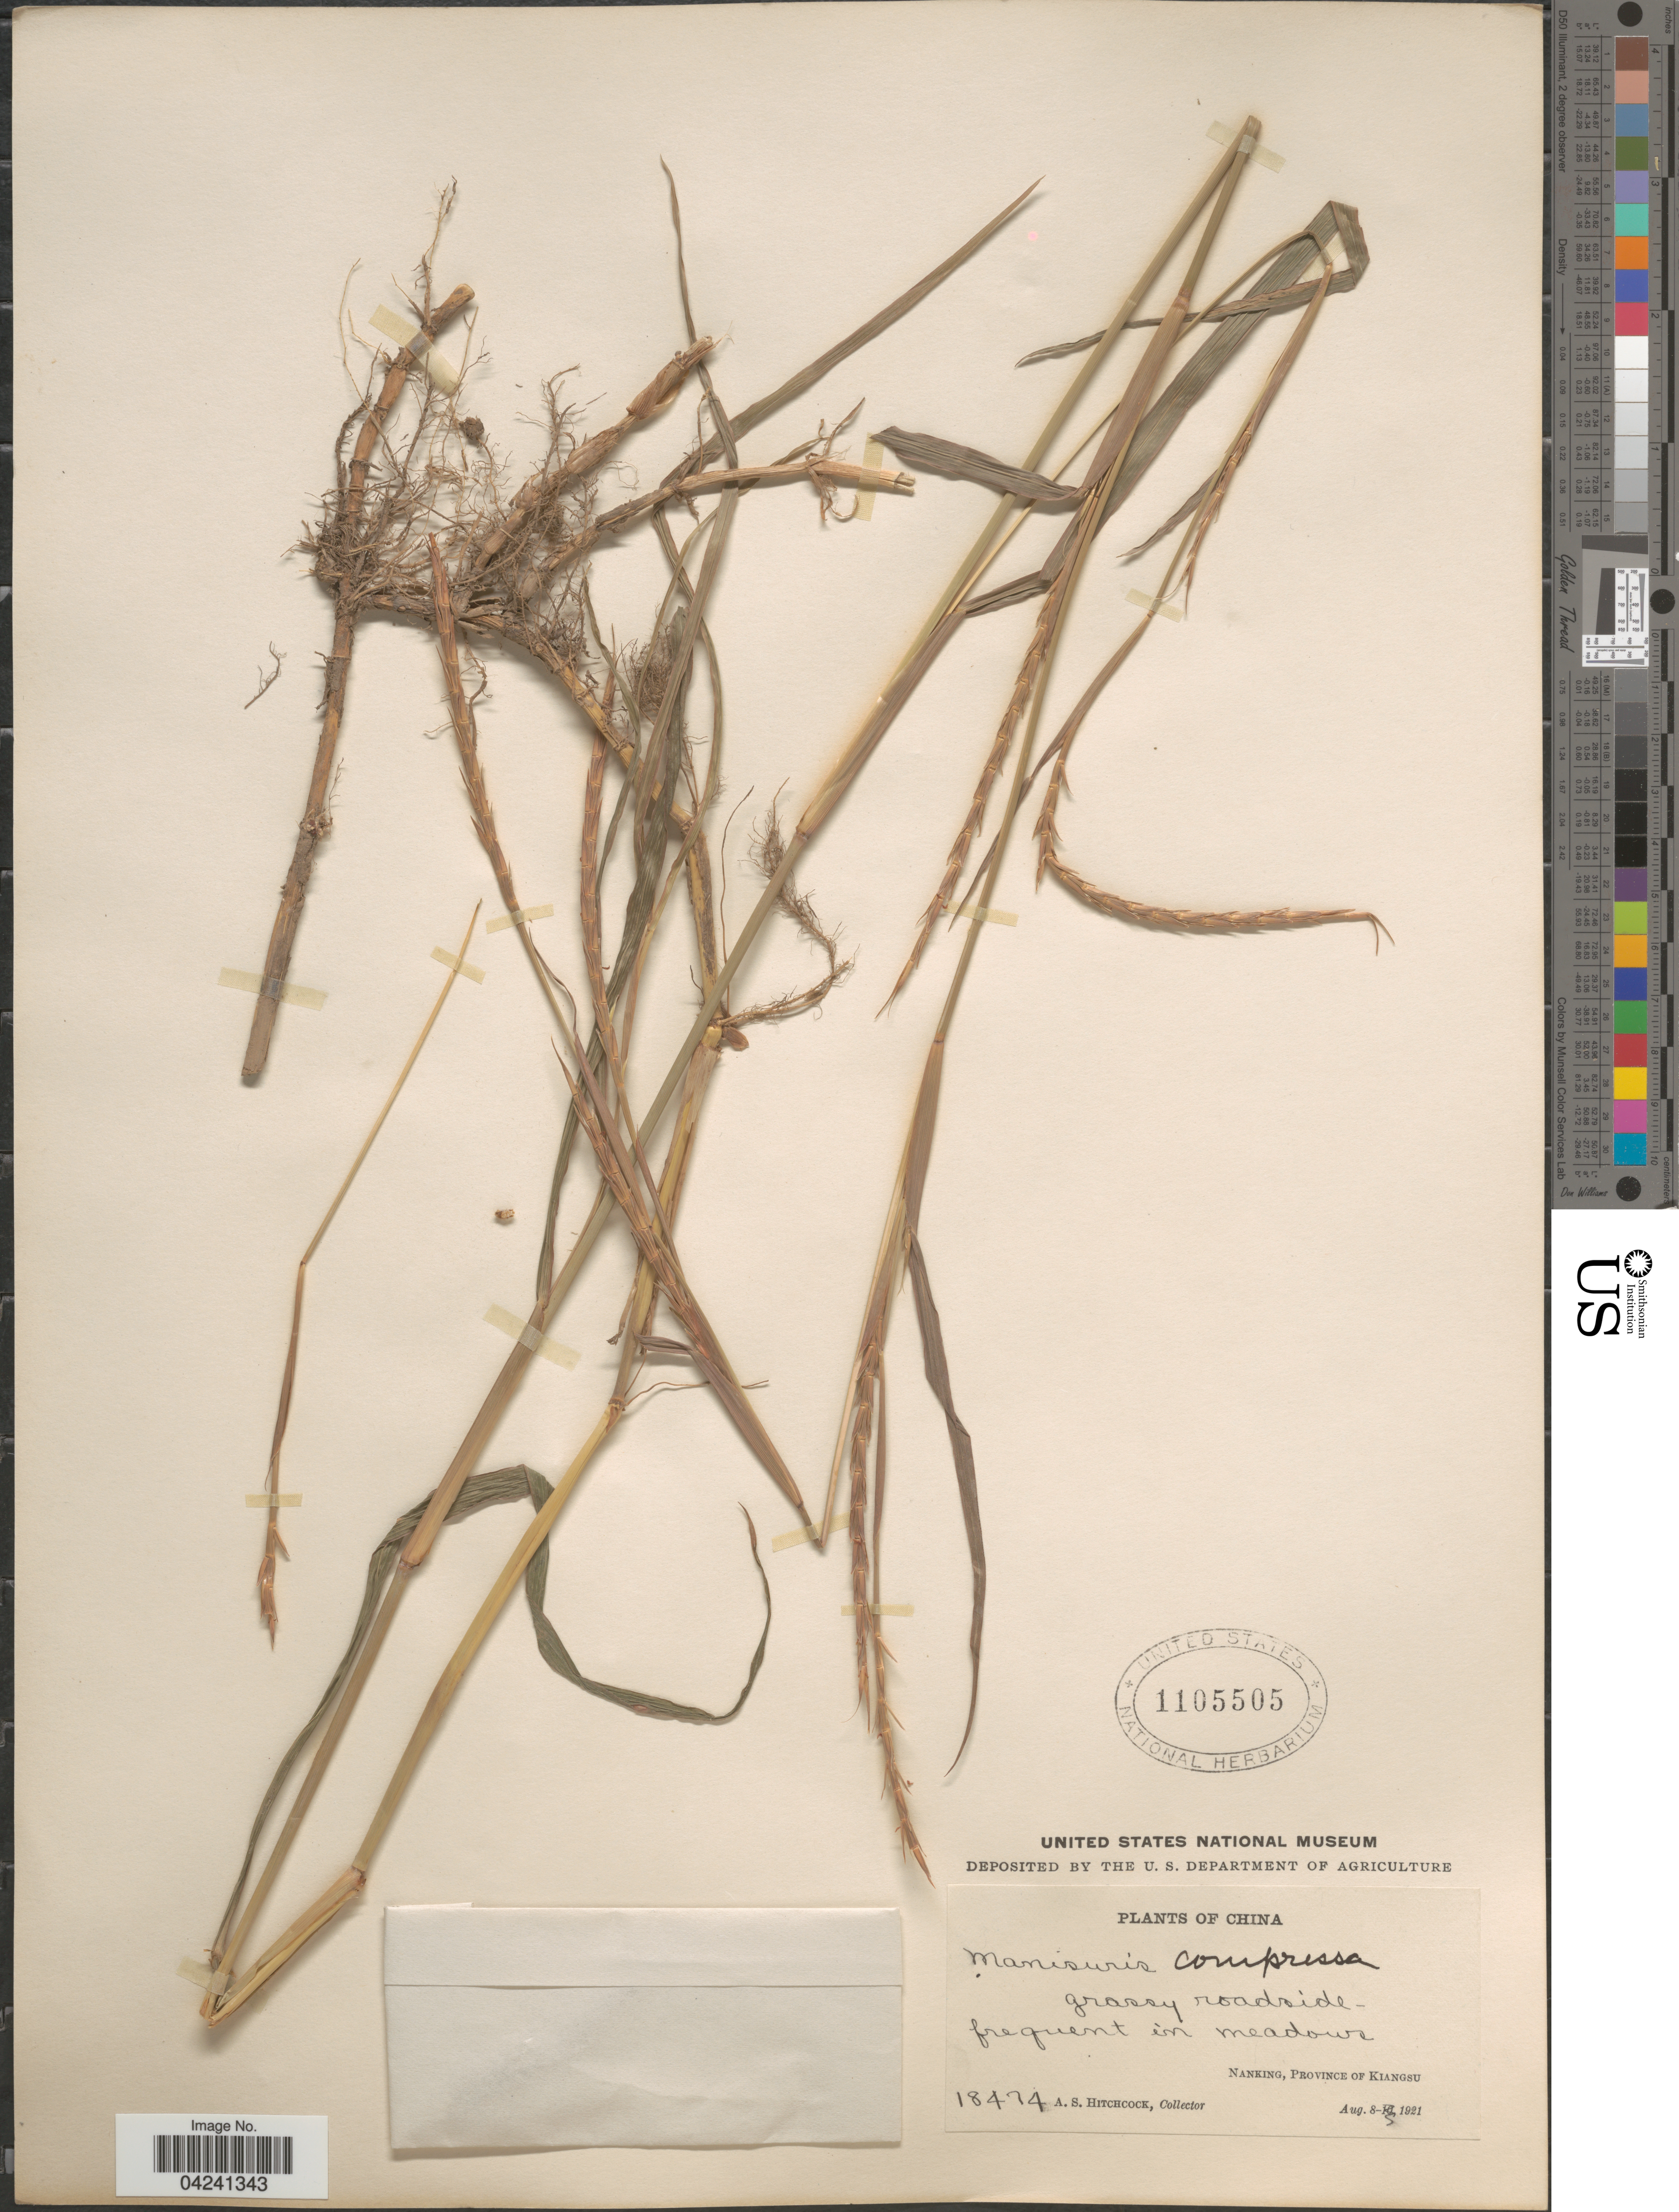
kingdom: Plantae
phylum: Tracheophyta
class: Liliopsida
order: Poales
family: Poaceae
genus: Hemarthria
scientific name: Hemarthria compressa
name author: (L.) R. Br.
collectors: A. S. Hitchcock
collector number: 18474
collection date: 1921-08-08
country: China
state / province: Jiangsu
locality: Nanking, Province of Kiangsu.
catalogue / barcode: US 1105505